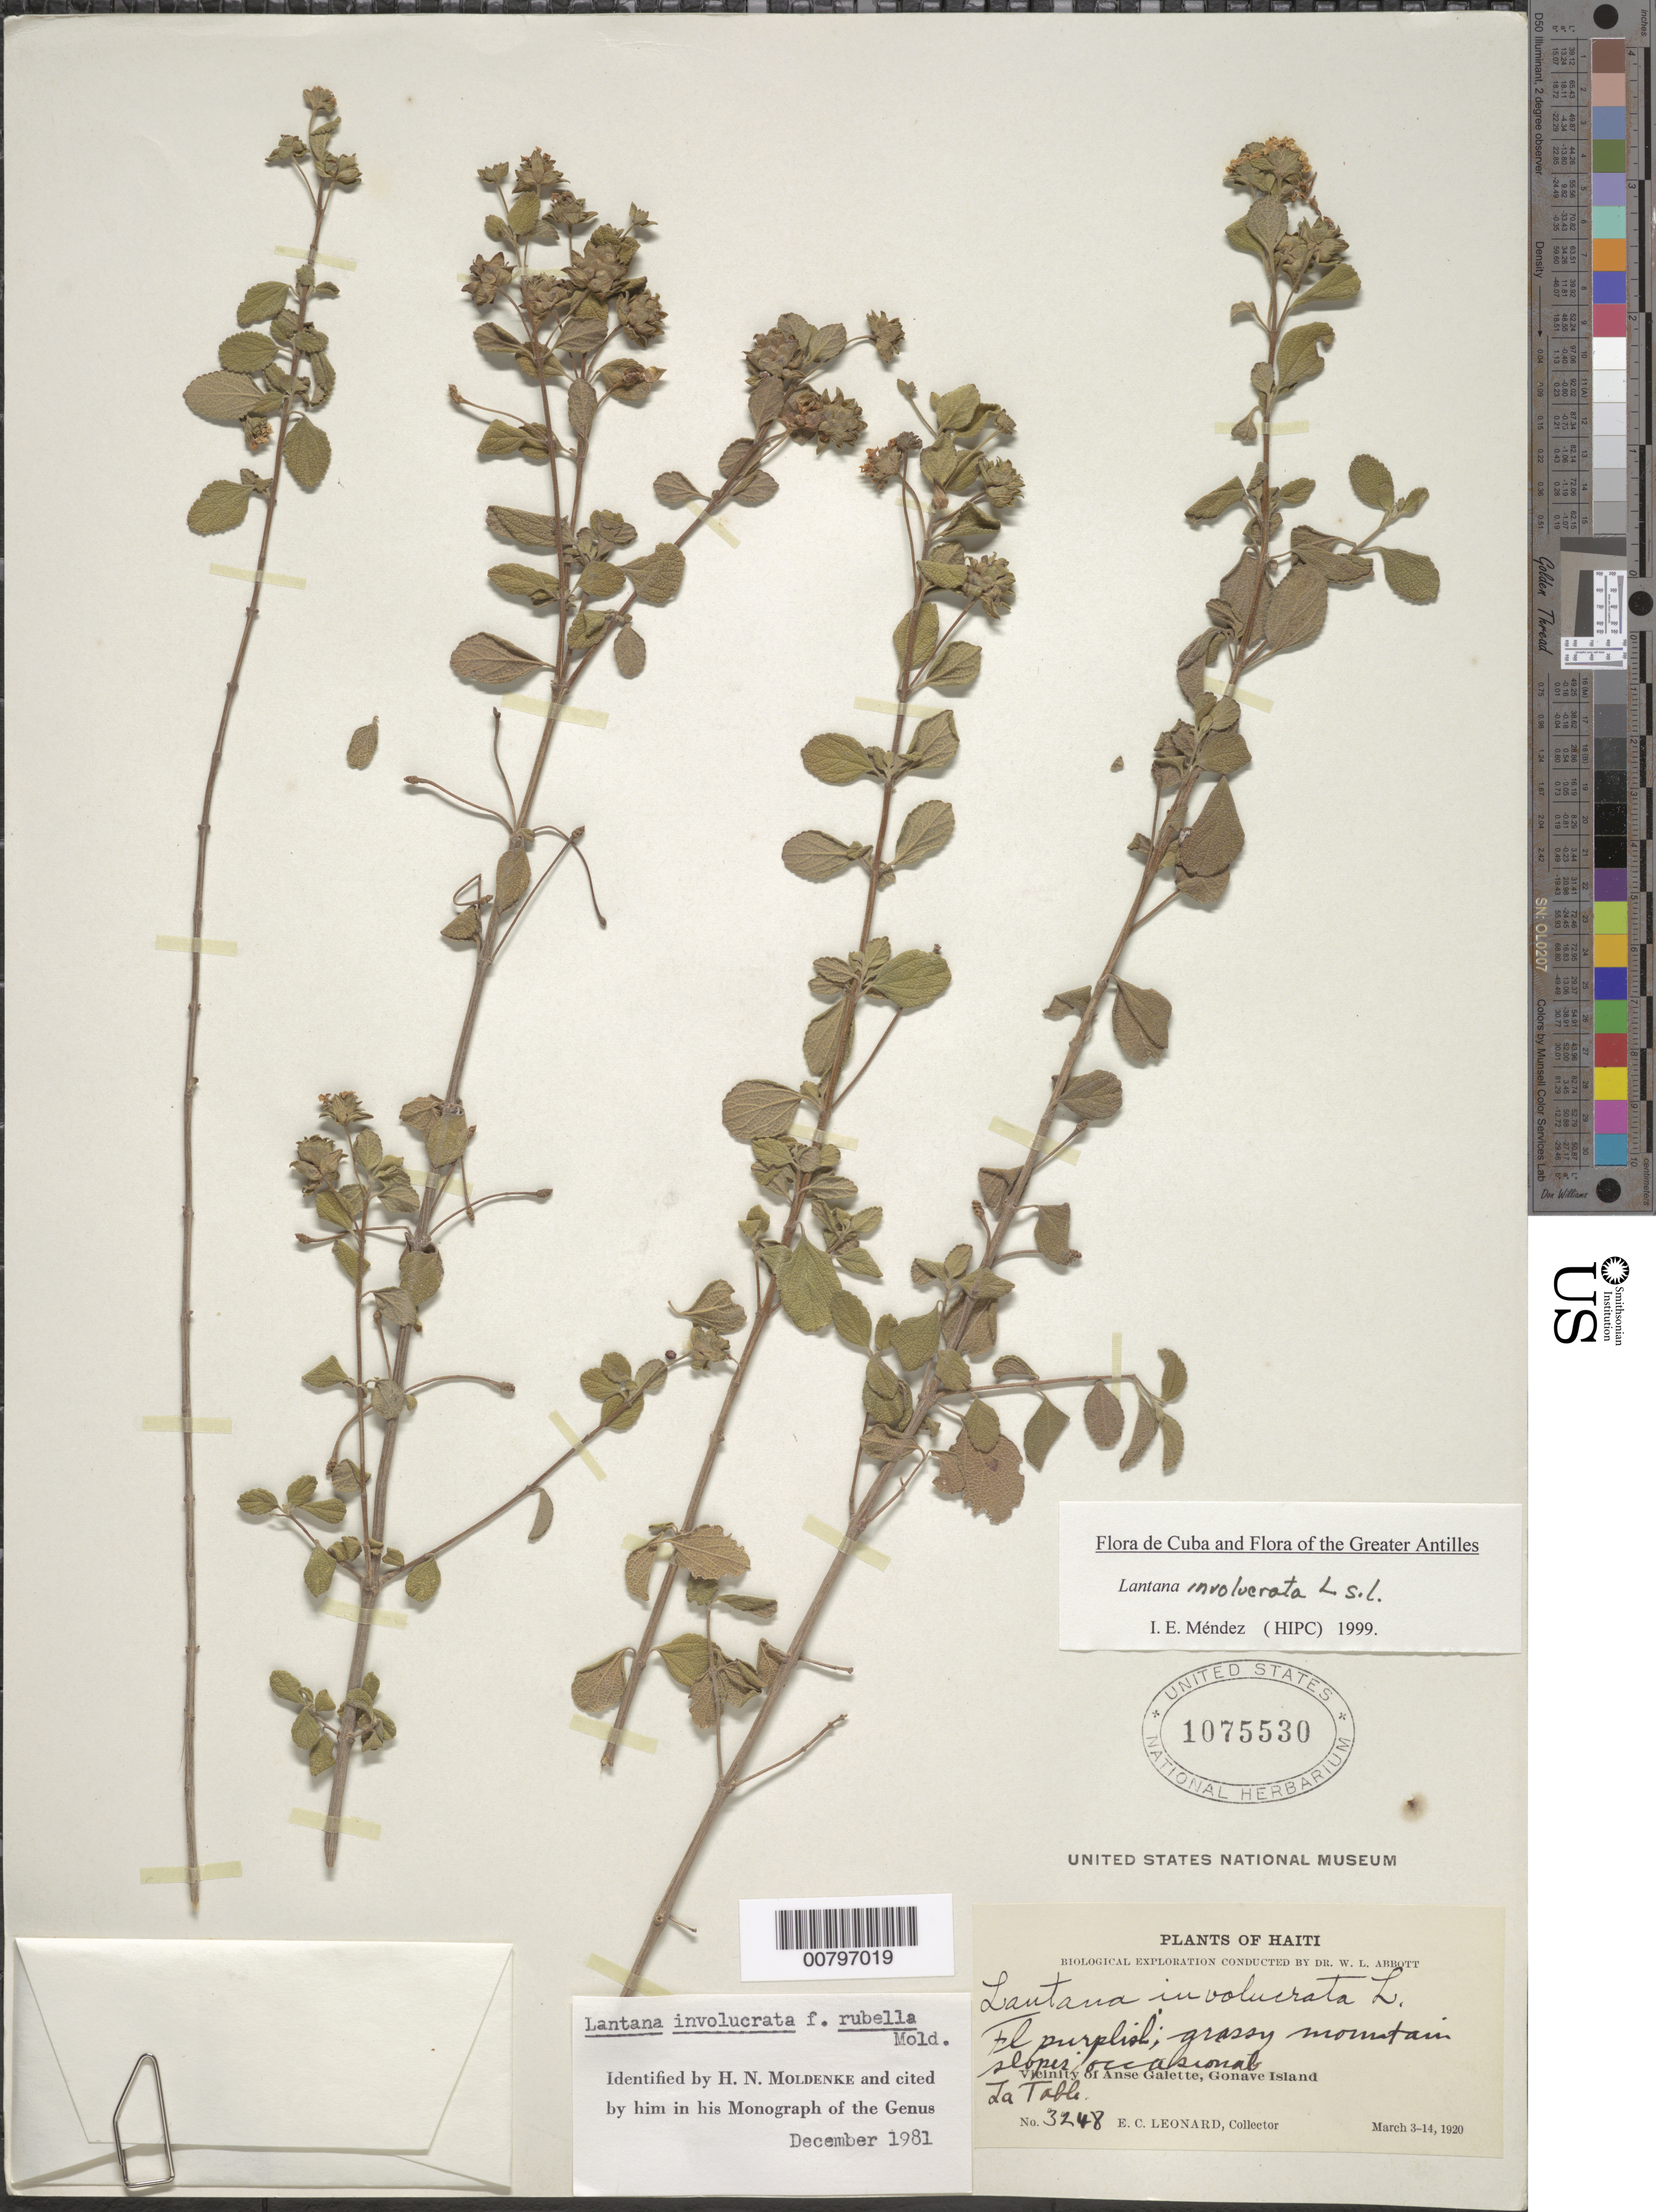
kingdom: Plantae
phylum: Tracheophyta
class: Magnoliopsida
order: Lamiales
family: Verbenaceae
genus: Lantana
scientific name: Lantana involucrata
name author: L.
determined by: Méndez, Isidro E., (HIPC)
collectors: E. C. Leonard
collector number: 3248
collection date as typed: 03 Mar 1920 to 14 Mar 1920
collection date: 1920-03-03/1920-03-14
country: Haiti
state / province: Ouest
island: Île de la Gonâve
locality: Vicinity of Anse Galette, La Table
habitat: Grassy moutain slopes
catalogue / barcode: US 1075530